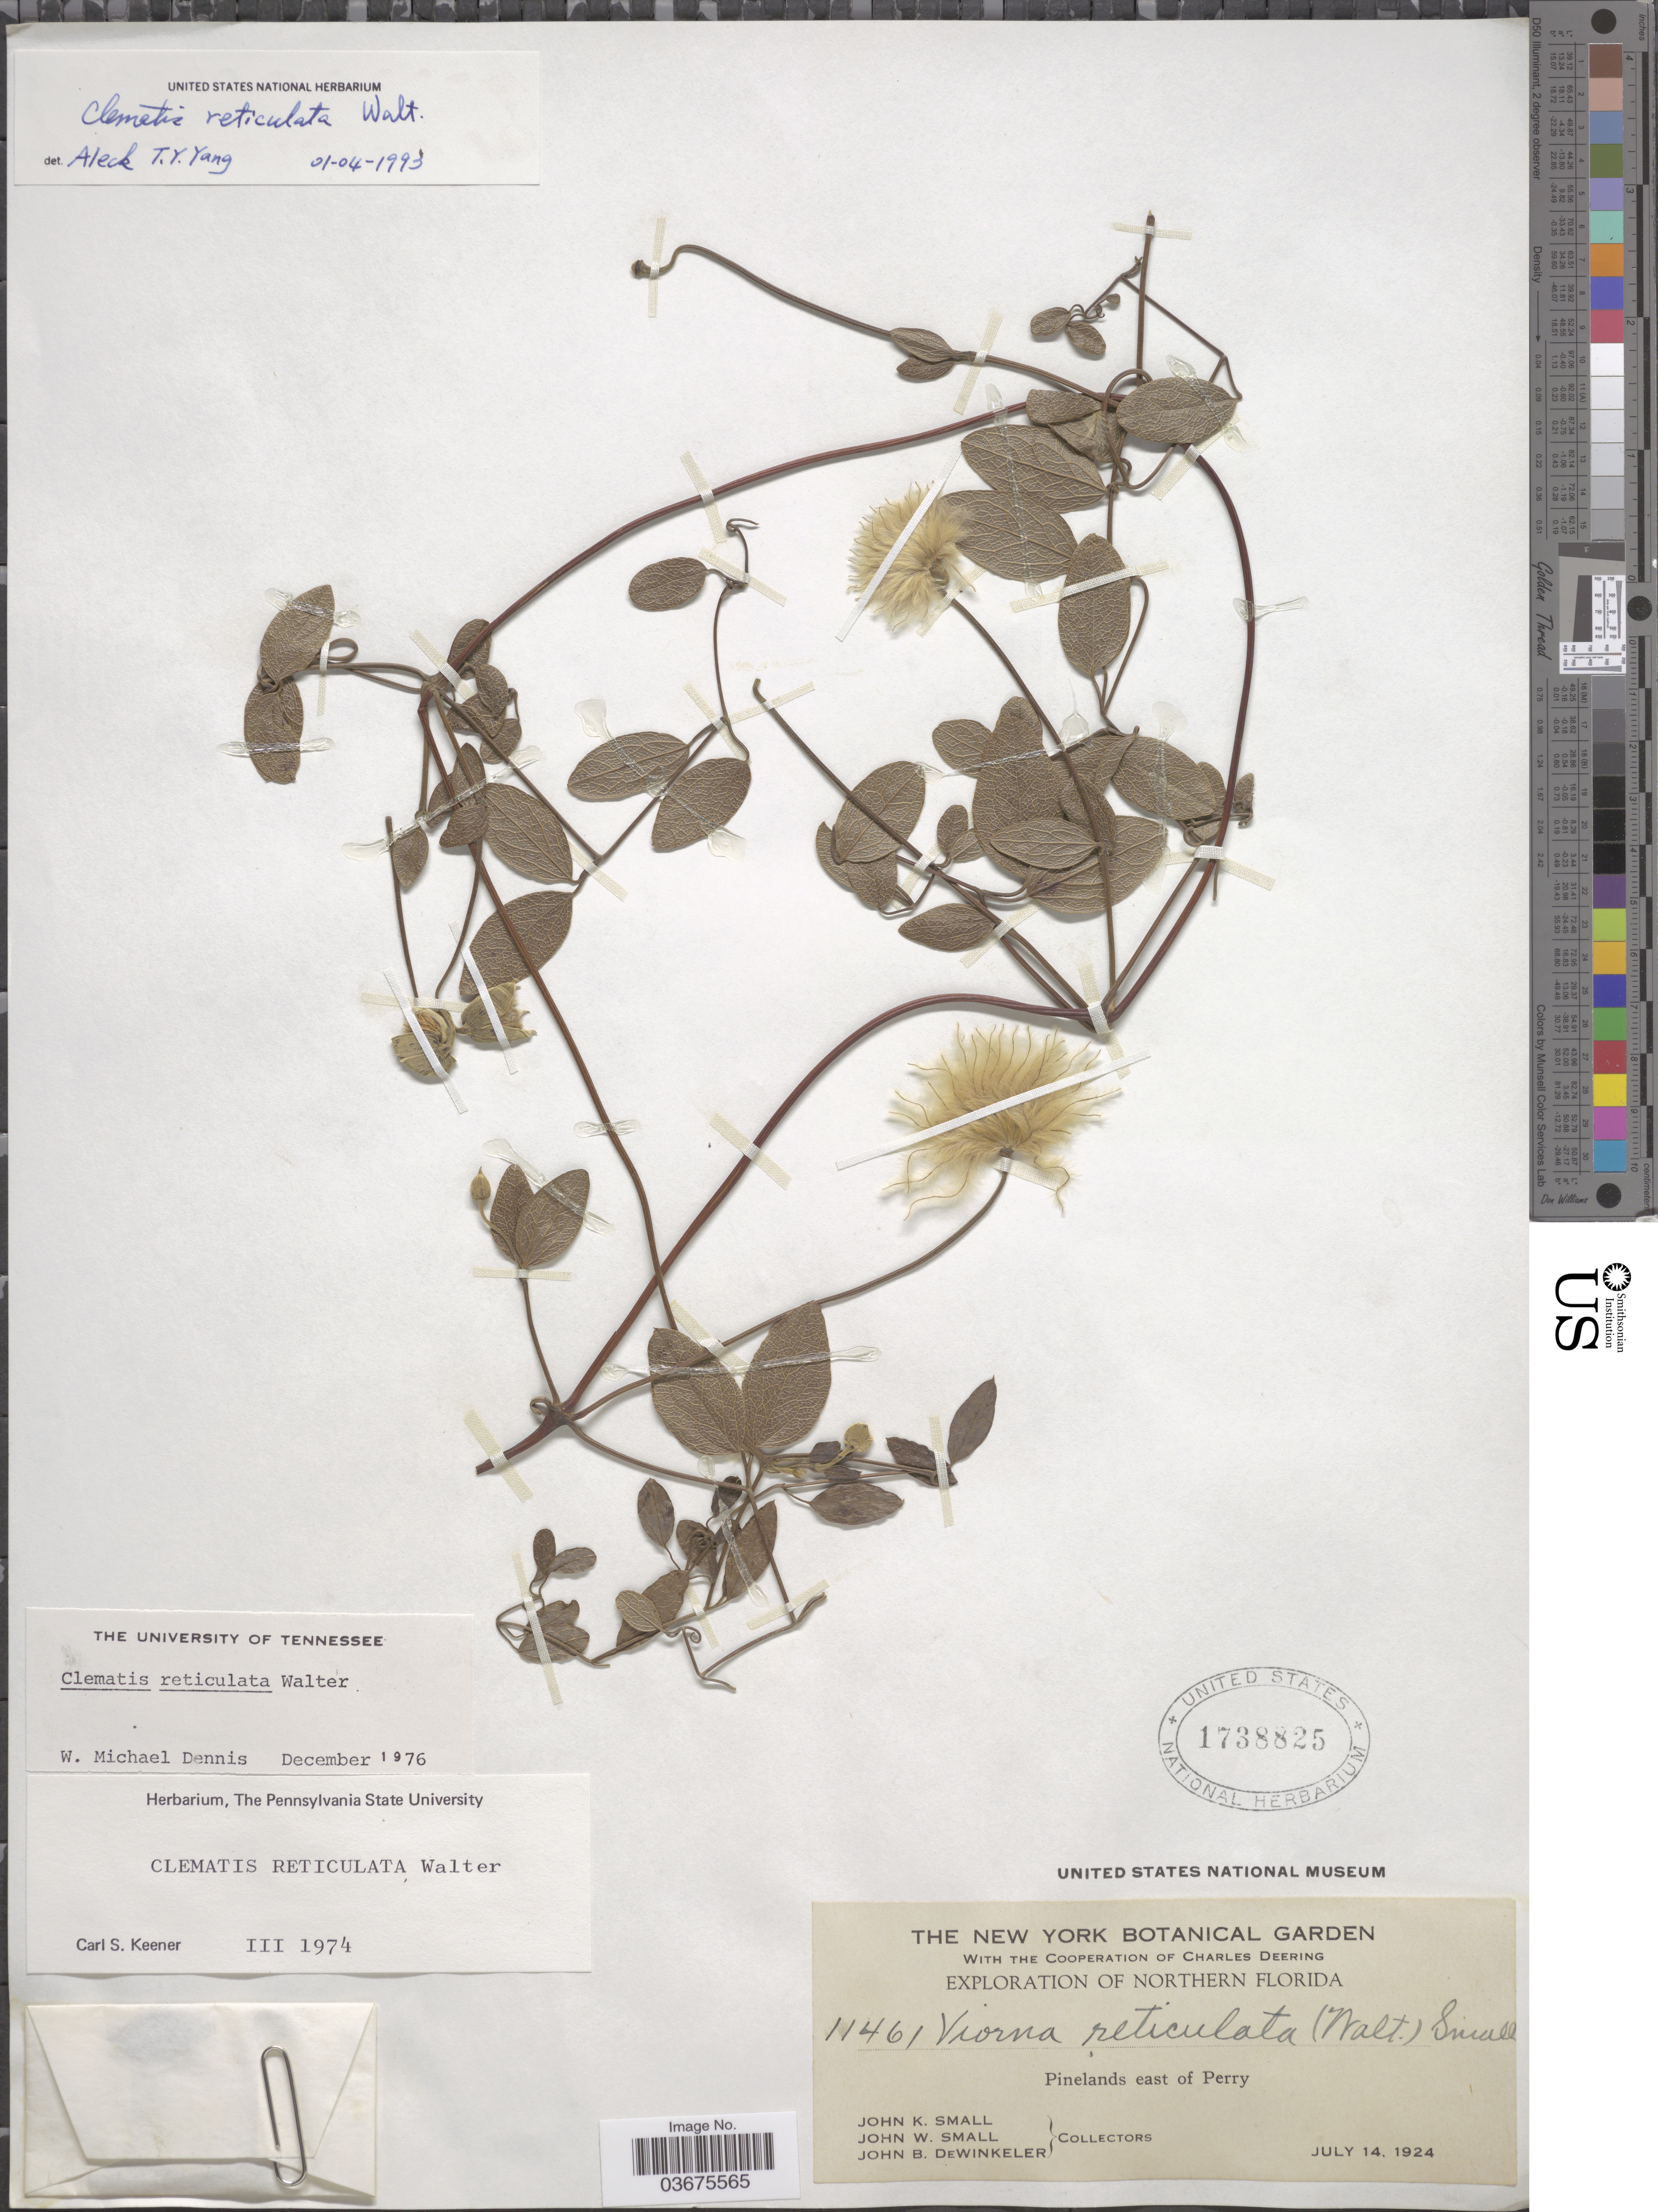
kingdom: Plantae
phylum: Tracheophyta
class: Magnoliopsida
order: Ranunculales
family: Ranunculaceae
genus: Clematis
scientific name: Clematis reticulata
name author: Walter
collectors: J. K. Small, J. Small & J. B. Dewinkeler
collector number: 11461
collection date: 1924-07-14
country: United States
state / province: Florida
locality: Northern Florida. Pinelands east of Perry.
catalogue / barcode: US 1738825